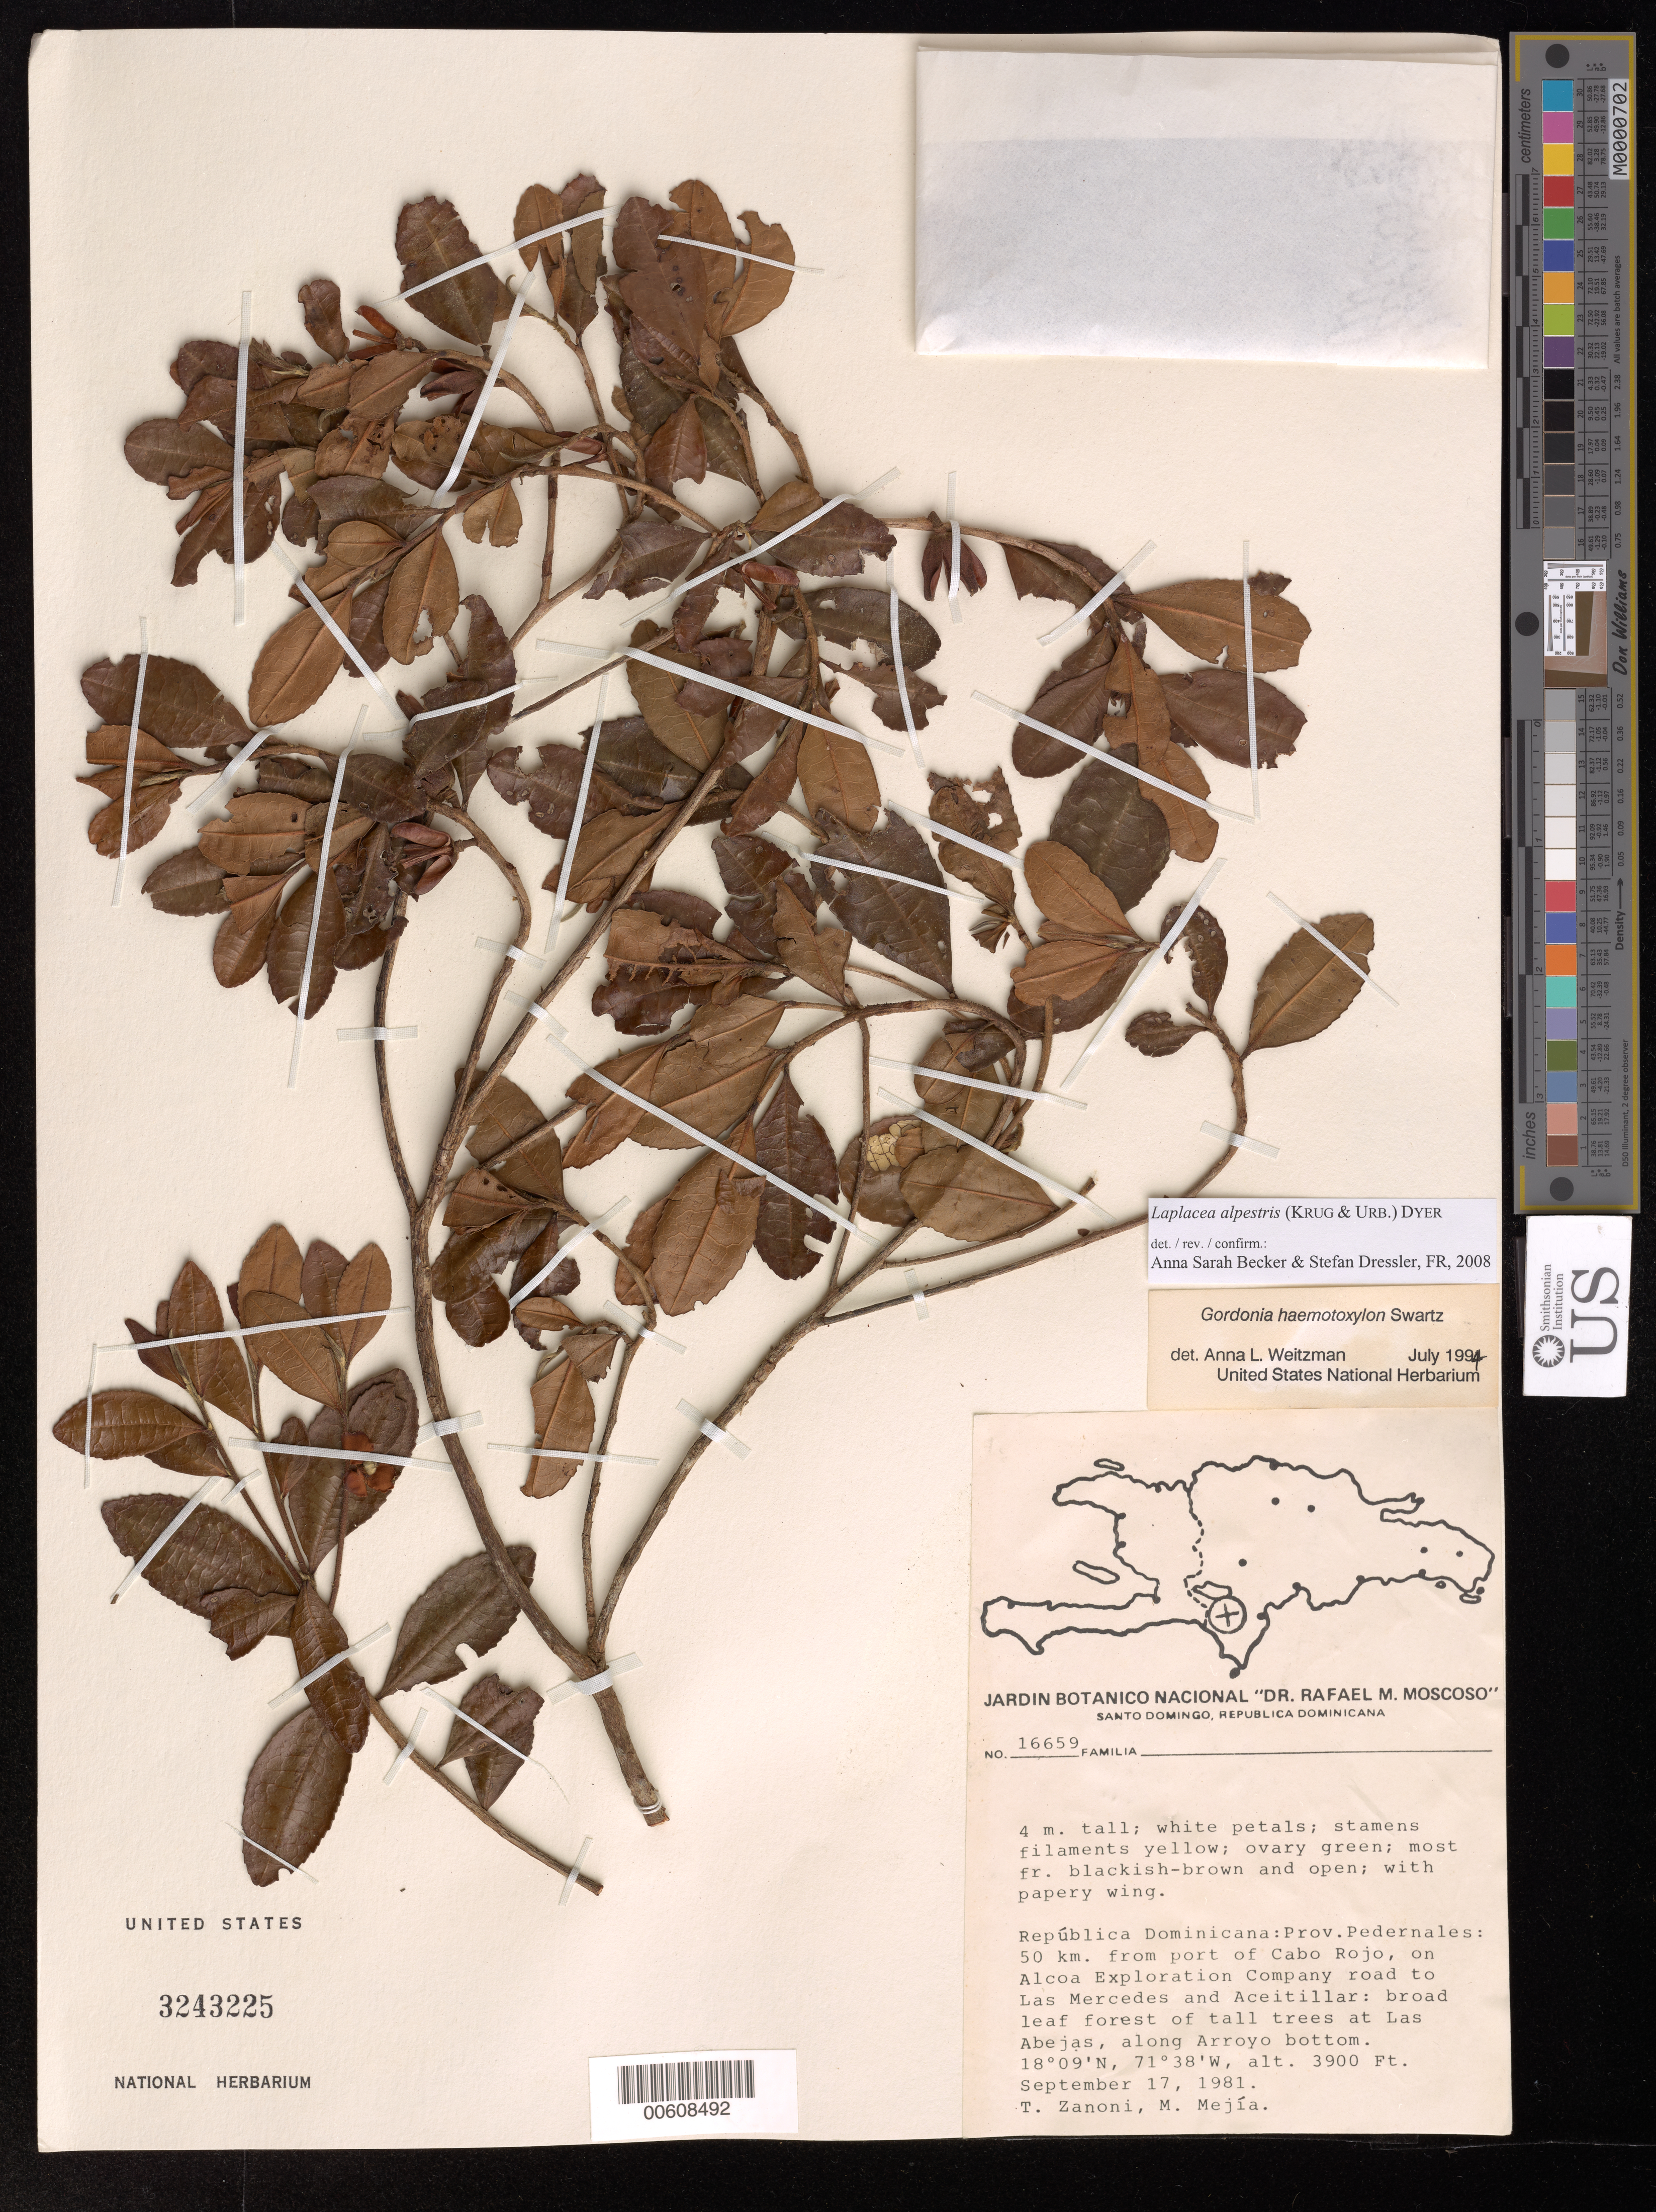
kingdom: Plantae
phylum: Tracheophyta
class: Magnoliopsida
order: Ericales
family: Theaceae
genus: Laplacea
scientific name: Laplacea alpestris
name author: (Krug & Urb.) Dyer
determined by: Becker, Anna S.; Dressler, S.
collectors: T. A. Zanoni & M. Mejia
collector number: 16659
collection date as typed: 17 Sep 1981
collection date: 1981-09-17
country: Dominican Republic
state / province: Pedernales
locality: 50 km from port of Cabo Rojo, on Alcoa Exploration Company road to Las merceds and Aceitillar: Las Abejas, along Arroyo bottom.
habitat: broad leaf forest of tall trees at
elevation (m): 1189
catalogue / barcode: US 3243225